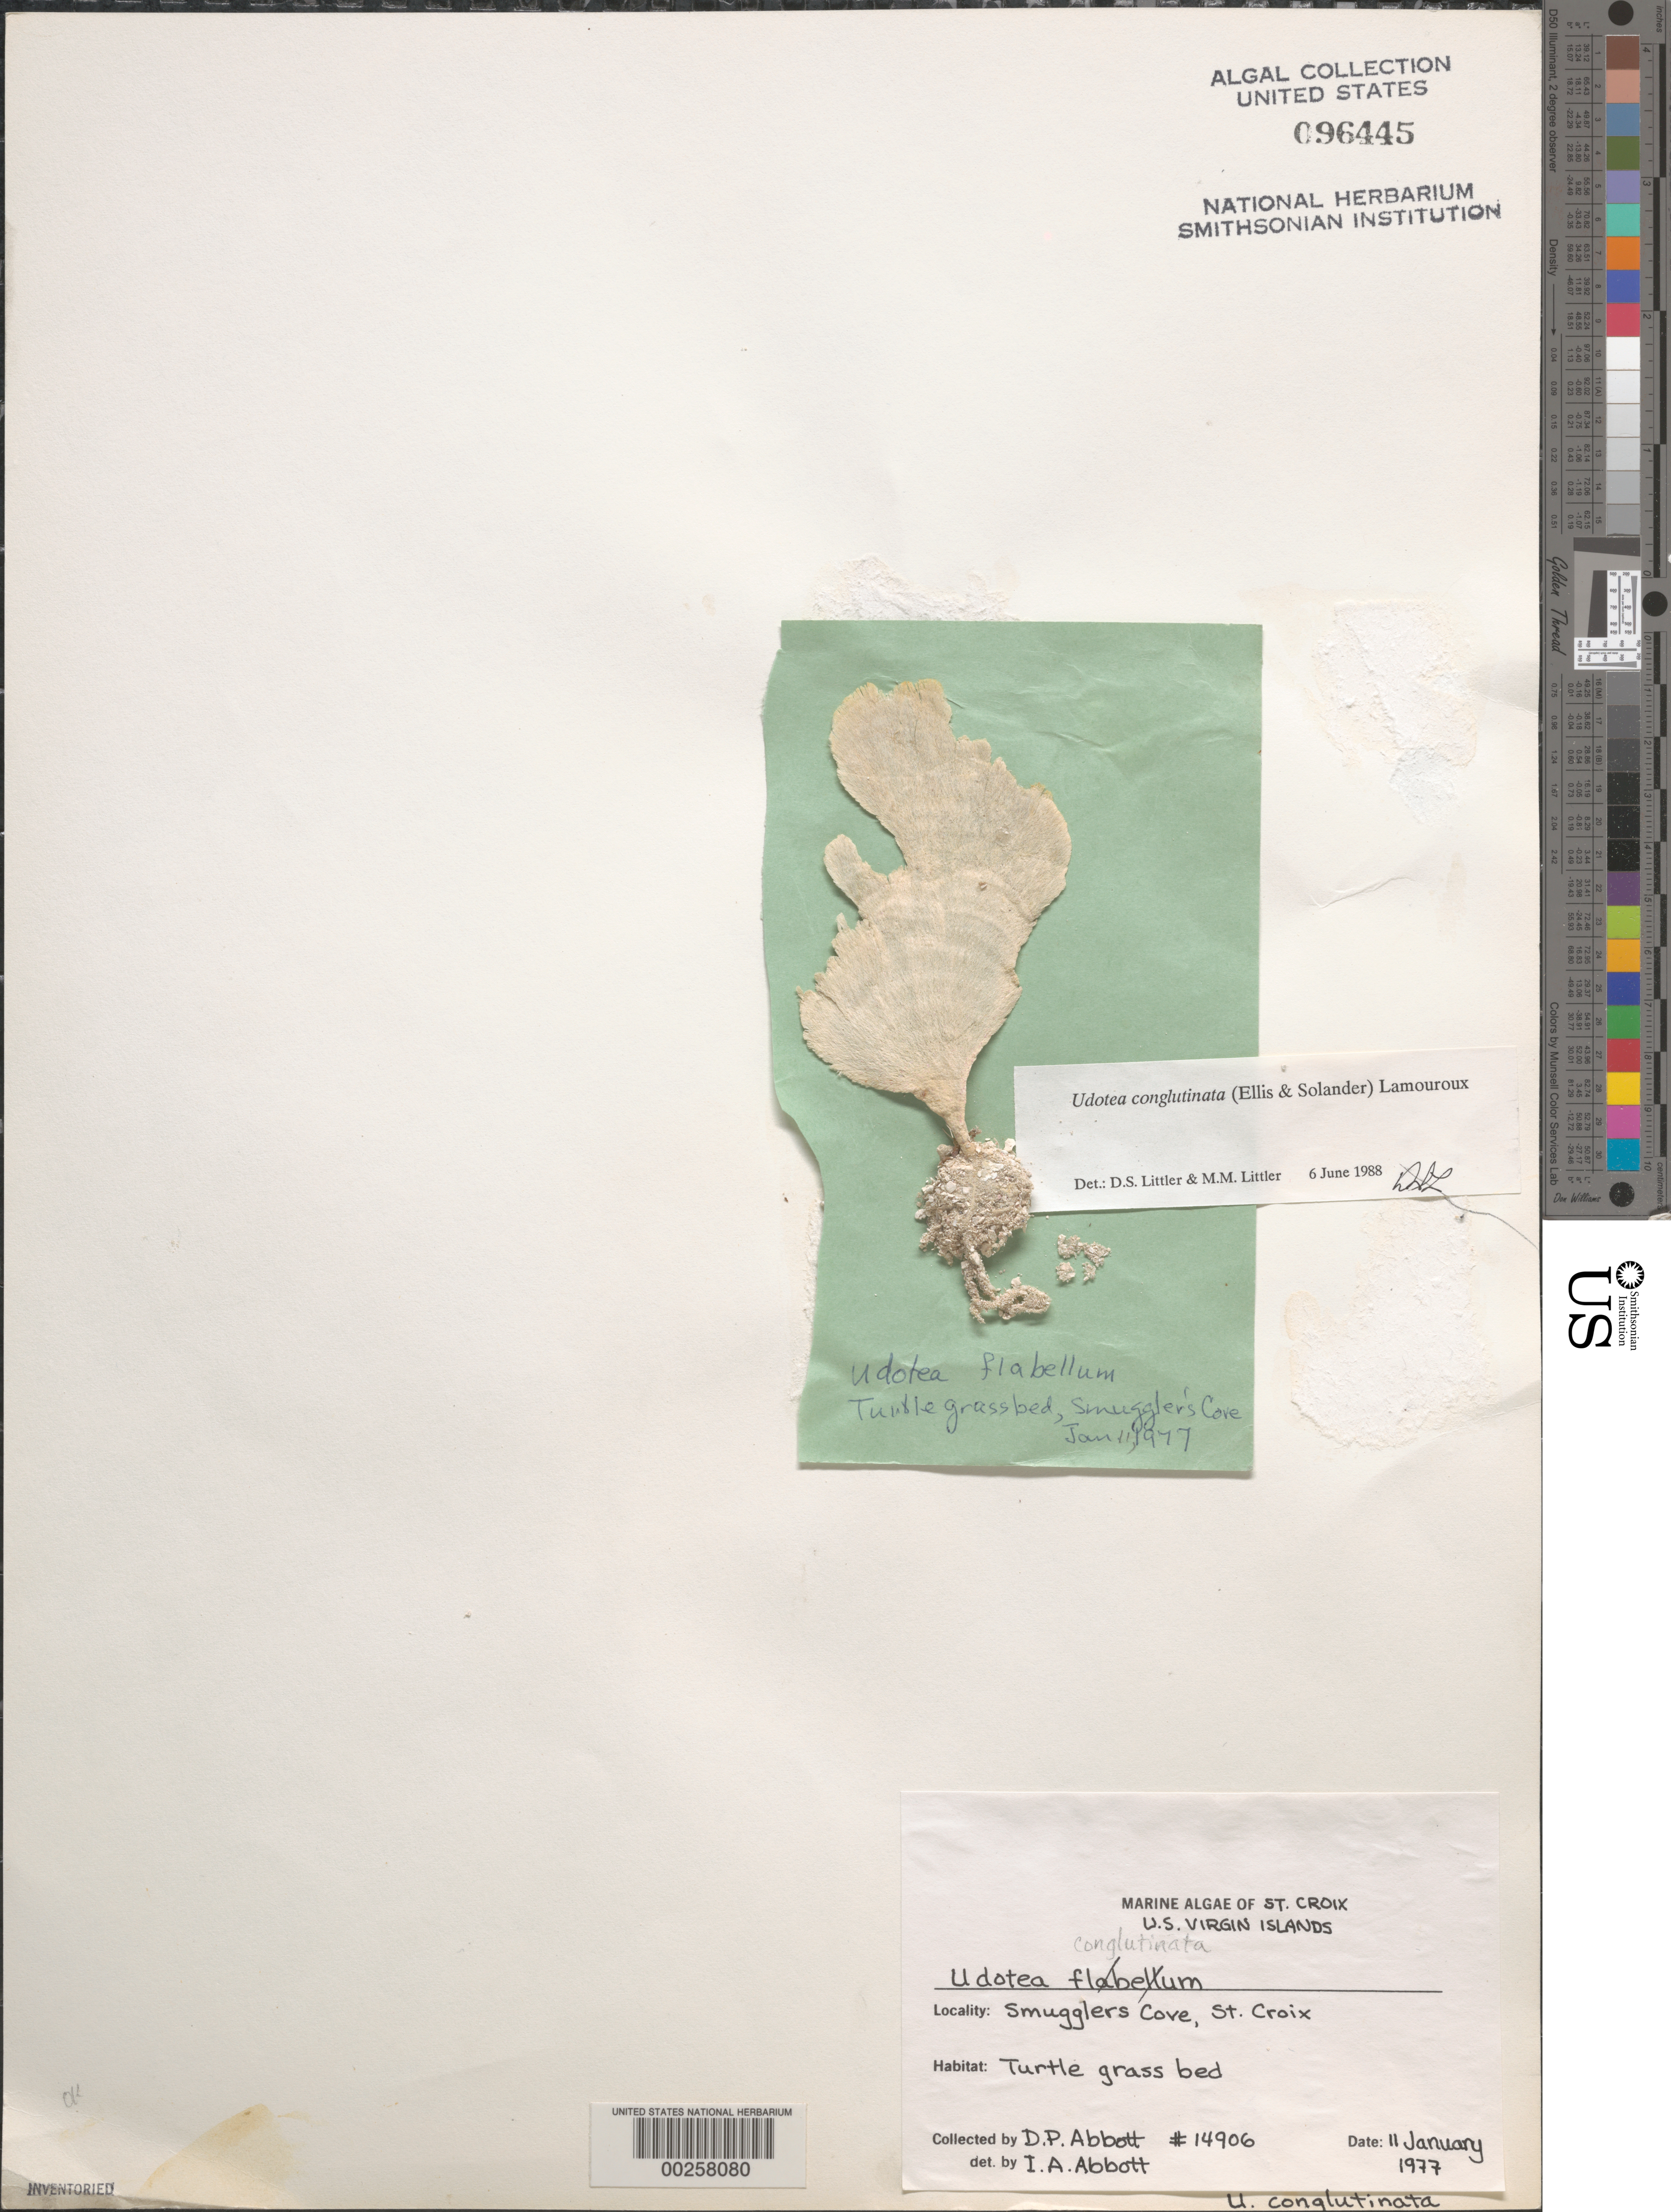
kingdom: Plantae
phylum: Chlorophyta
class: Ulvophyceae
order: Bryopsidales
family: Udoteaceae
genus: Udotea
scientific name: Udotea conglutinata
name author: (Ellis & Sol.) J.V.Lamouroux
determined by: Littler, D. S.; Littler, M. M.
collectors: D. P. Abbott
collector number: IAA 14906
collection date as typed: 11 Jan 1977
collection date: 1977-01-11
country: U.S. Virgin Islands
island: St. Croix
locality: Smuggler's Cove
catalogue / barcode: US 96445